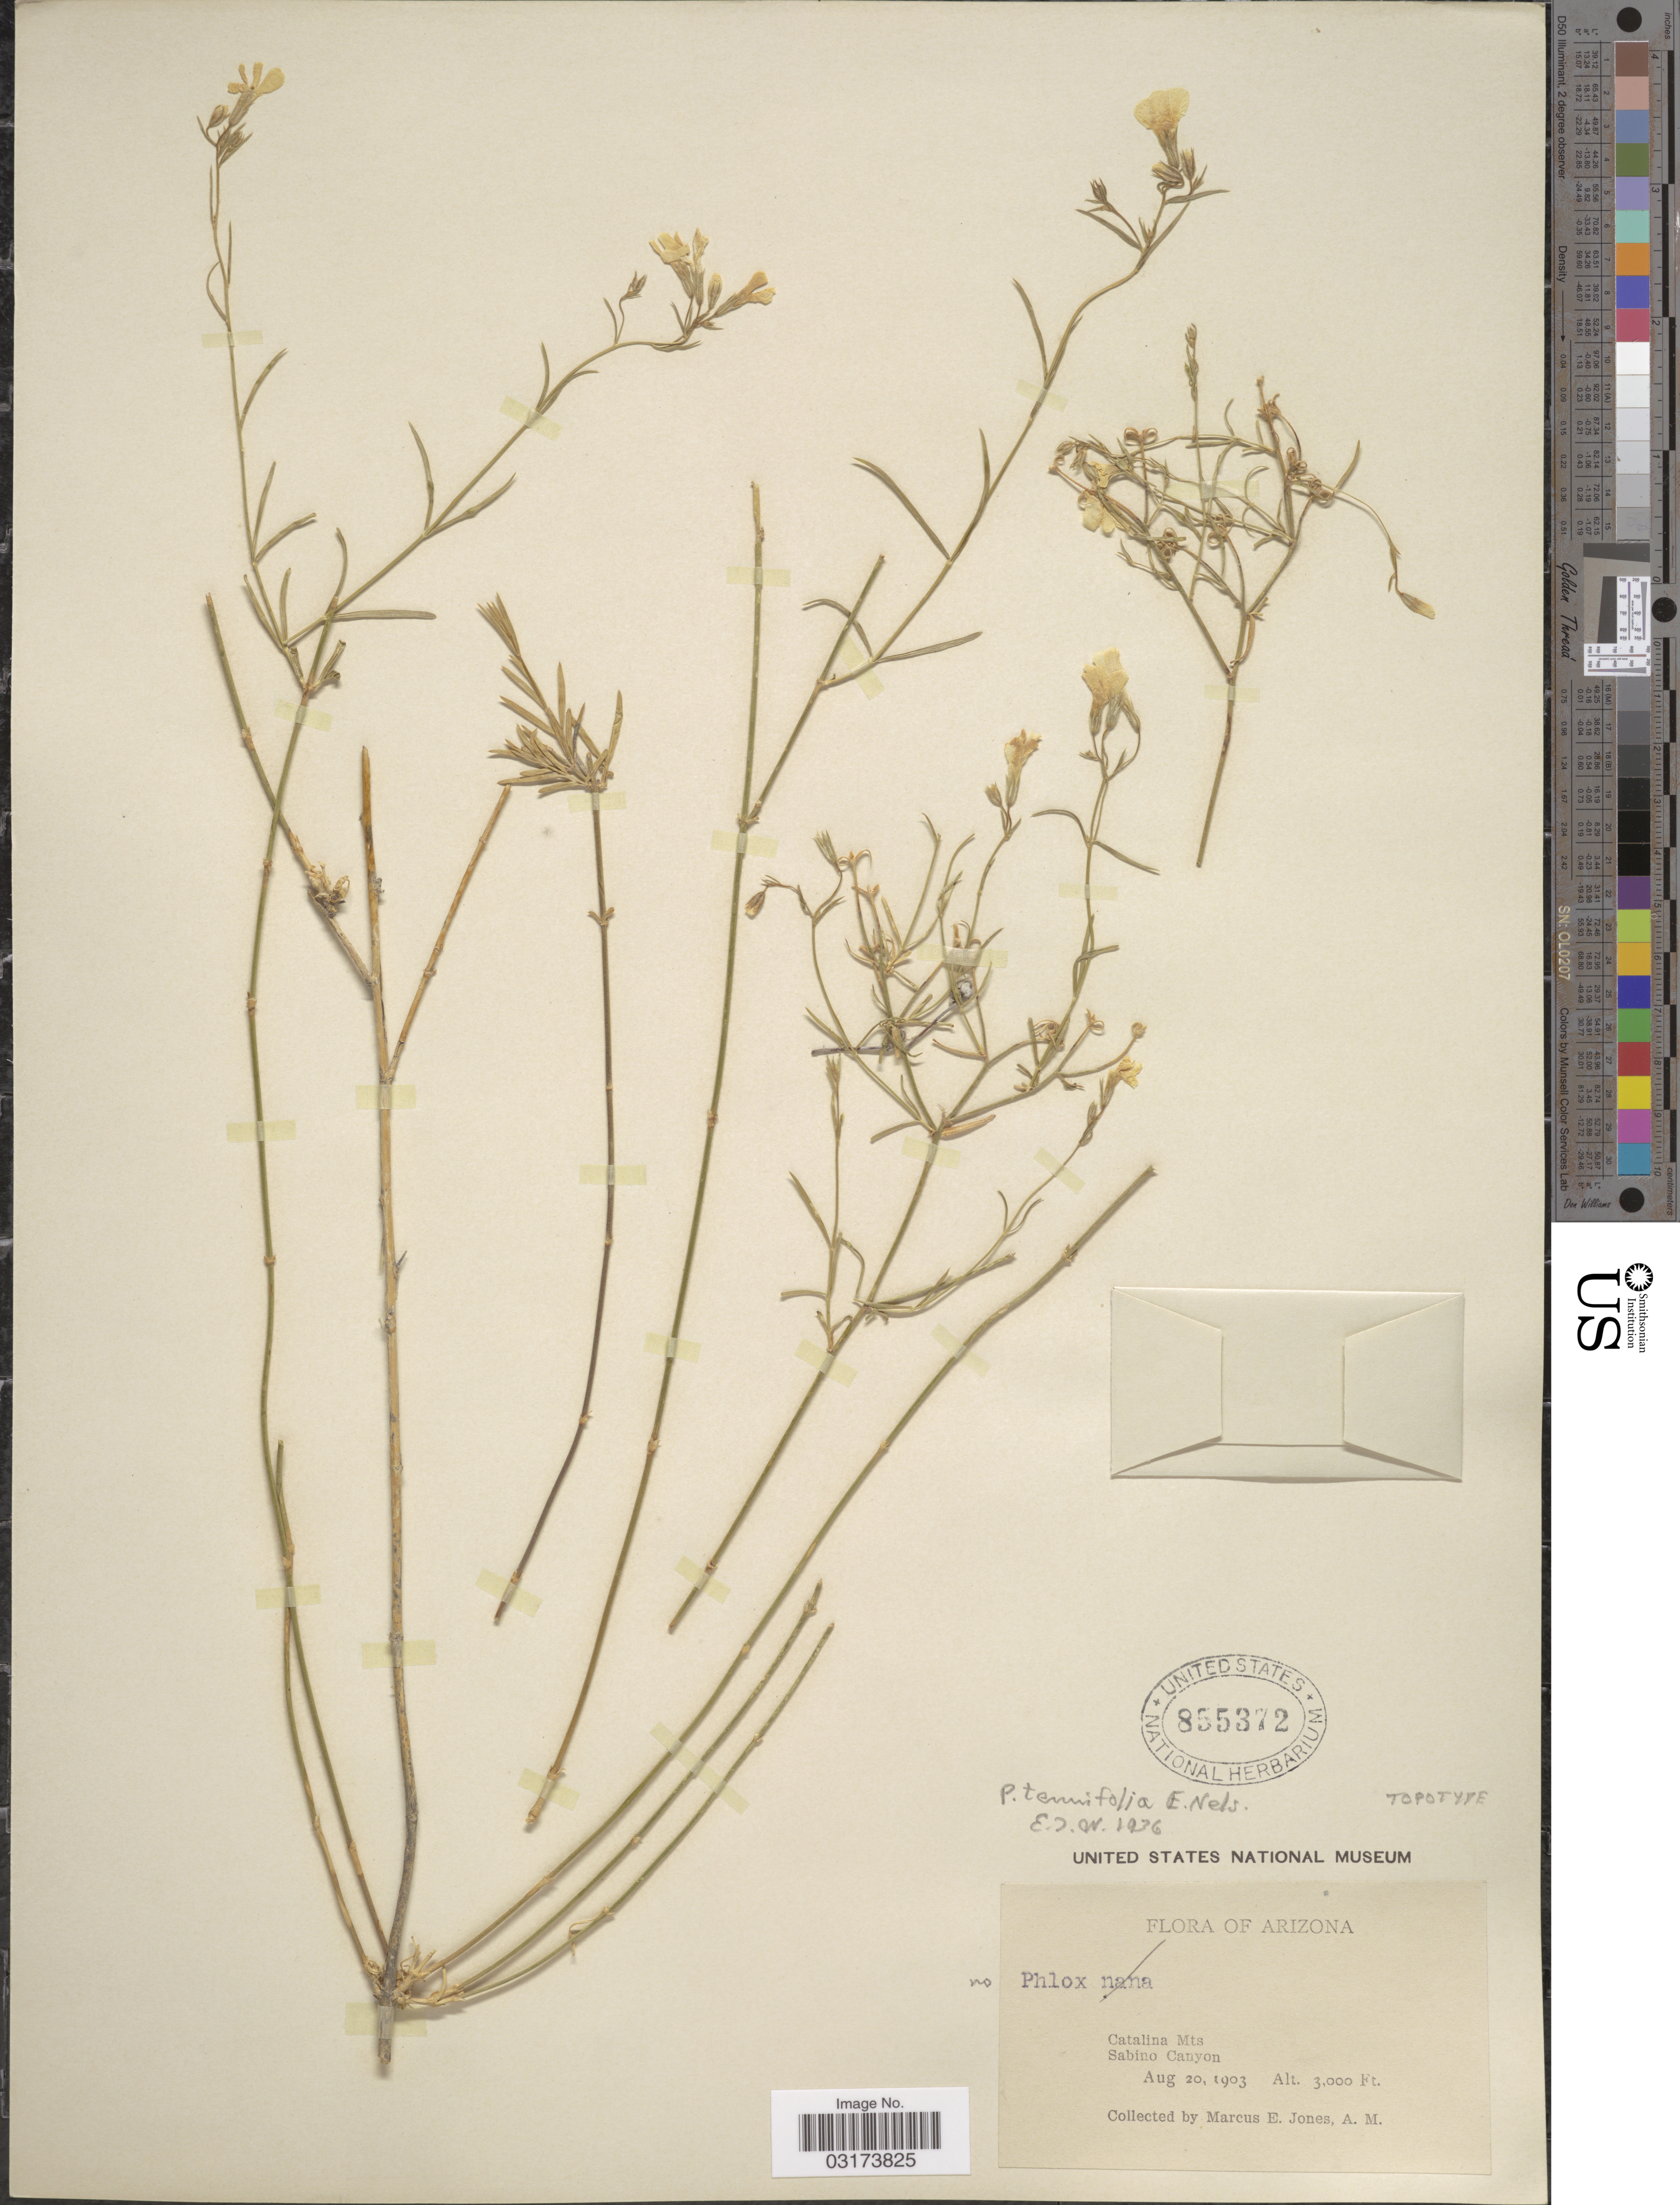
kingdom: Plantae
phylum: Tracheophyta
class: Magnoliopsida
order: Ericales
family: Polemoniaceae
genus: Phlox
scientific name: Phlox tenuifolia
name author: E.E. Nelson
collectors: M. E. Jones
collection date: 1903-08-20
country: United States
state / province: Arizona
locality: Catalina Mts. Sabino Canyon.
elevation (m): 914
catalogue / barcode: US 855372